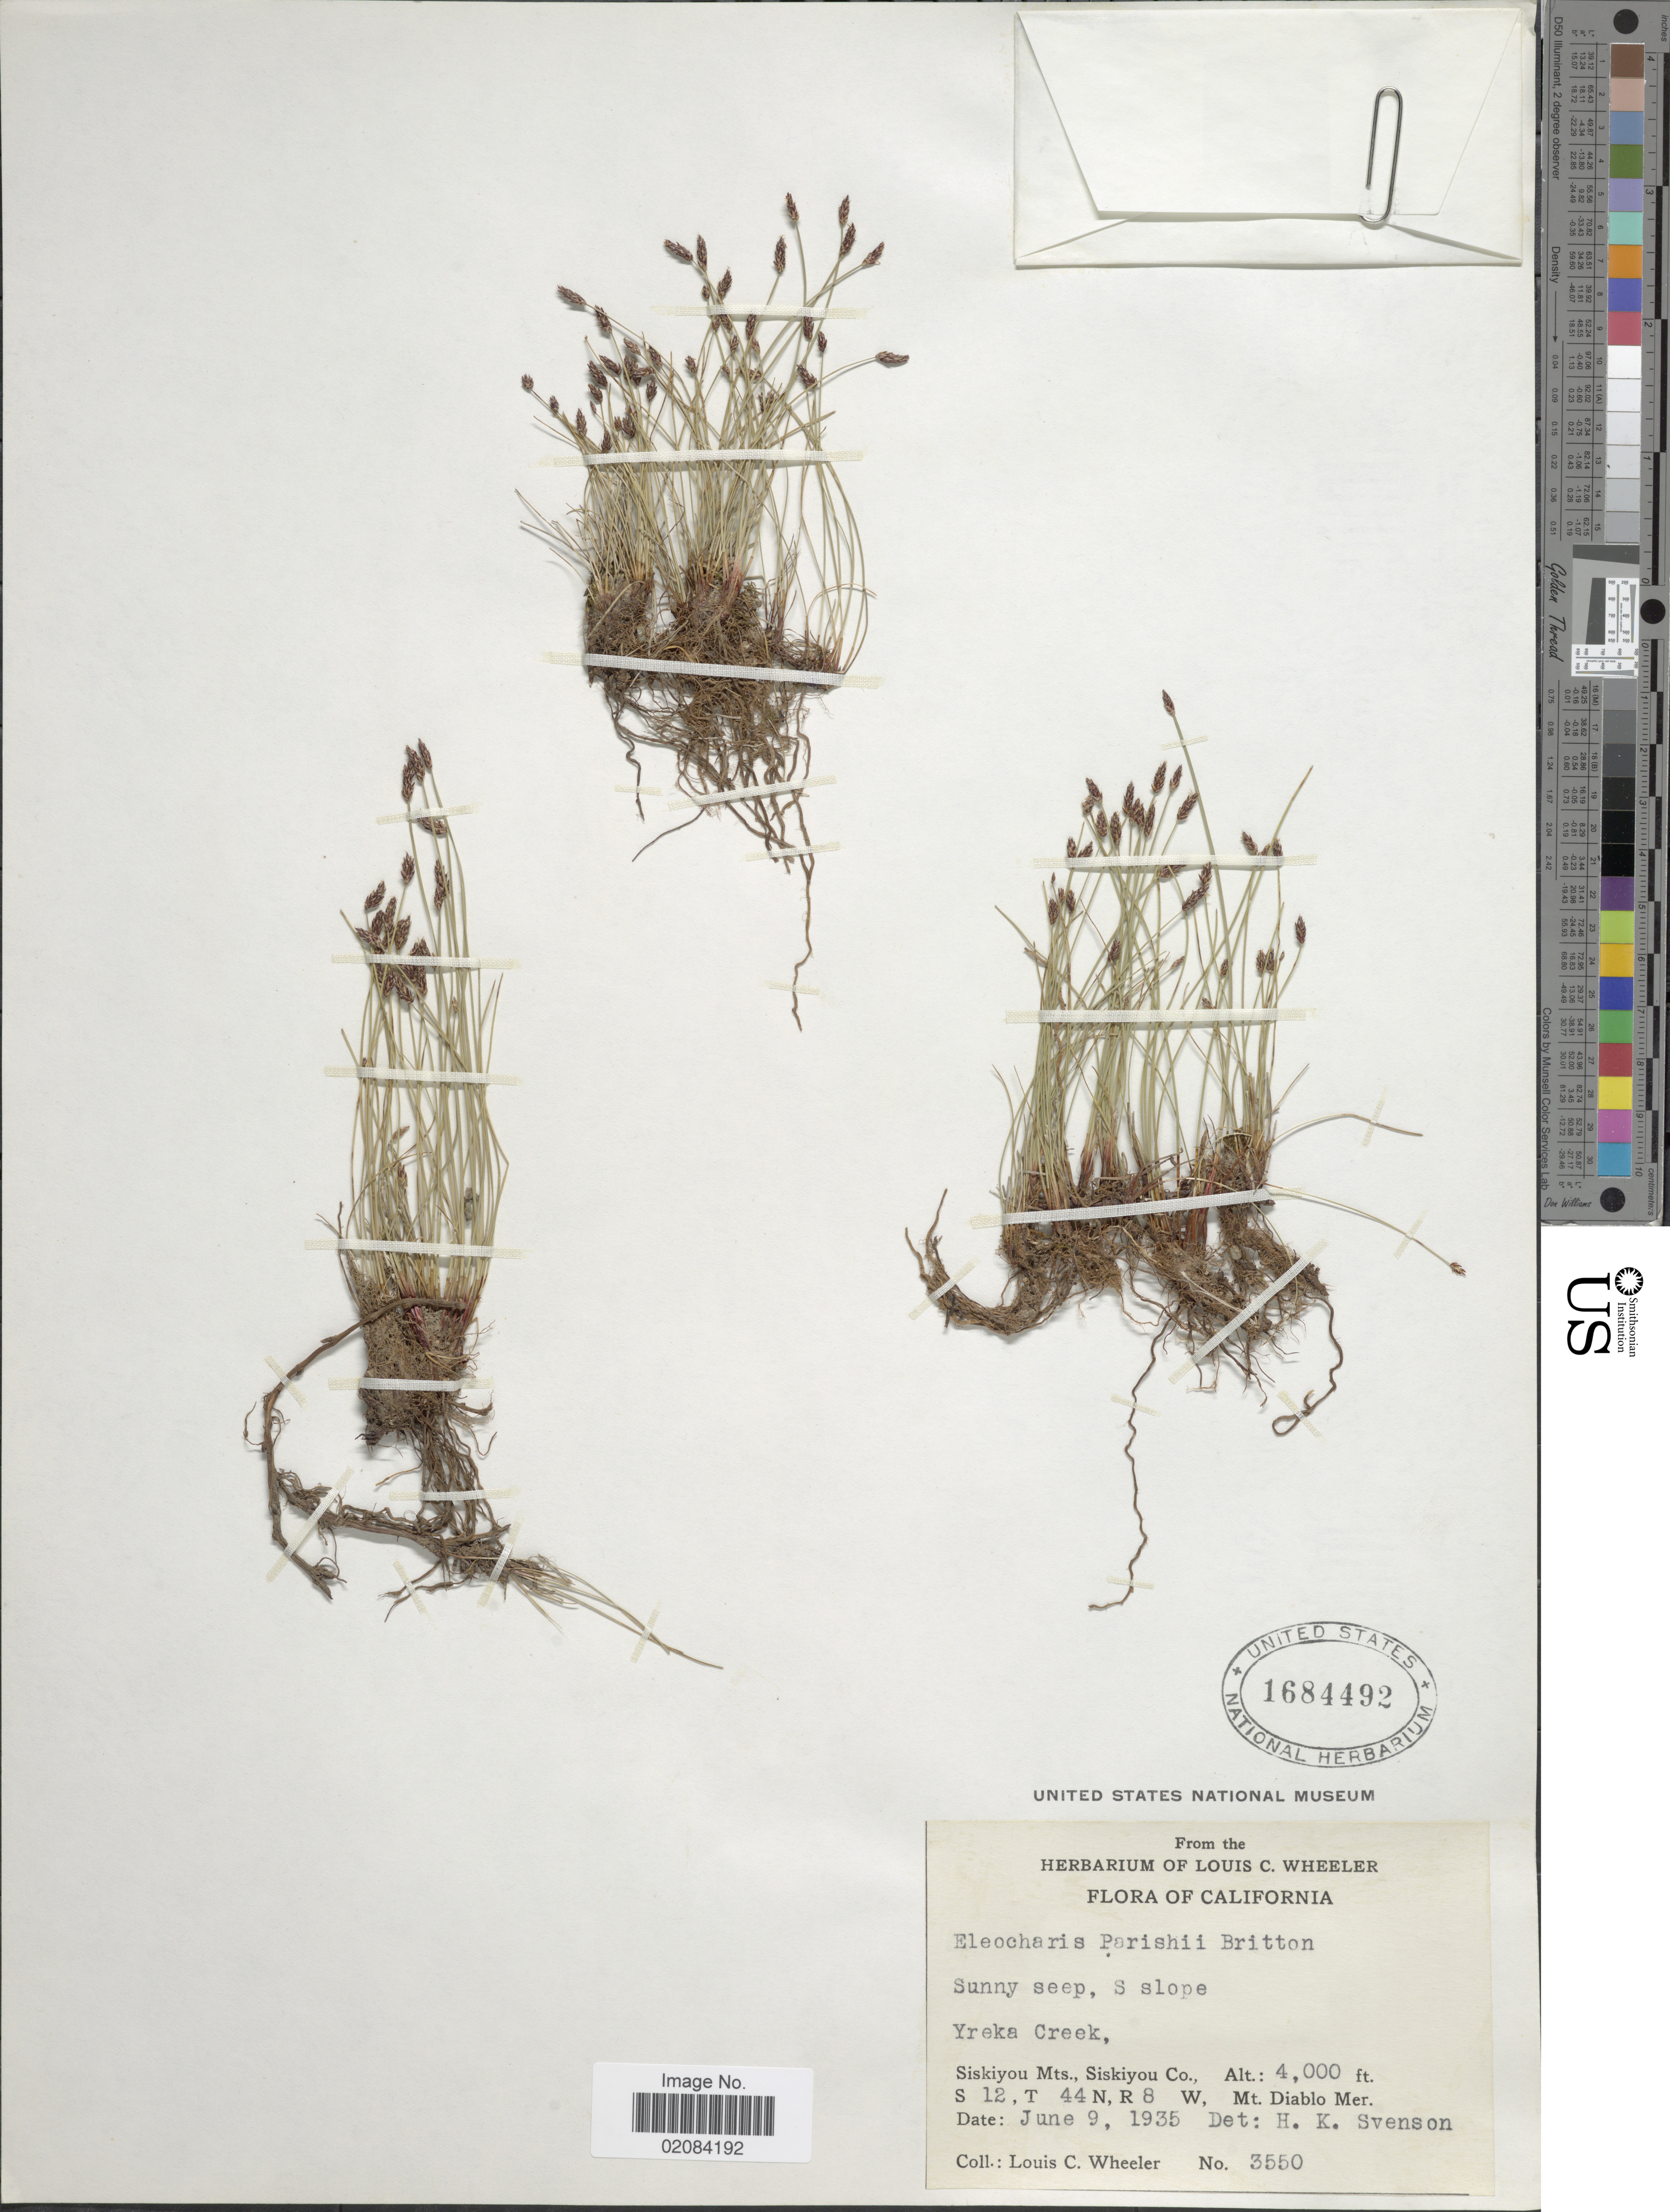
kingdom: Plantae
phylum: Tracheophyta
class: Liliopsida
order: Poales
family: Cyperaceae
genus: Eleocharis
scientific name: Eleocharis parishii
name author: Britton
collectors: L. C. Wheeler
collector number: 3550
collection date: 1935-06-09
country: United States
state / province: California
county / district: Siskiyou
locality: S slope. Yreka Creek, Siskiyou Mts., Siskiyou Co., S 12 , T 44N, R 8 W, Mt. Diablo Mer.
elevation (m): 1219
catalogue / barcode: US 1684492